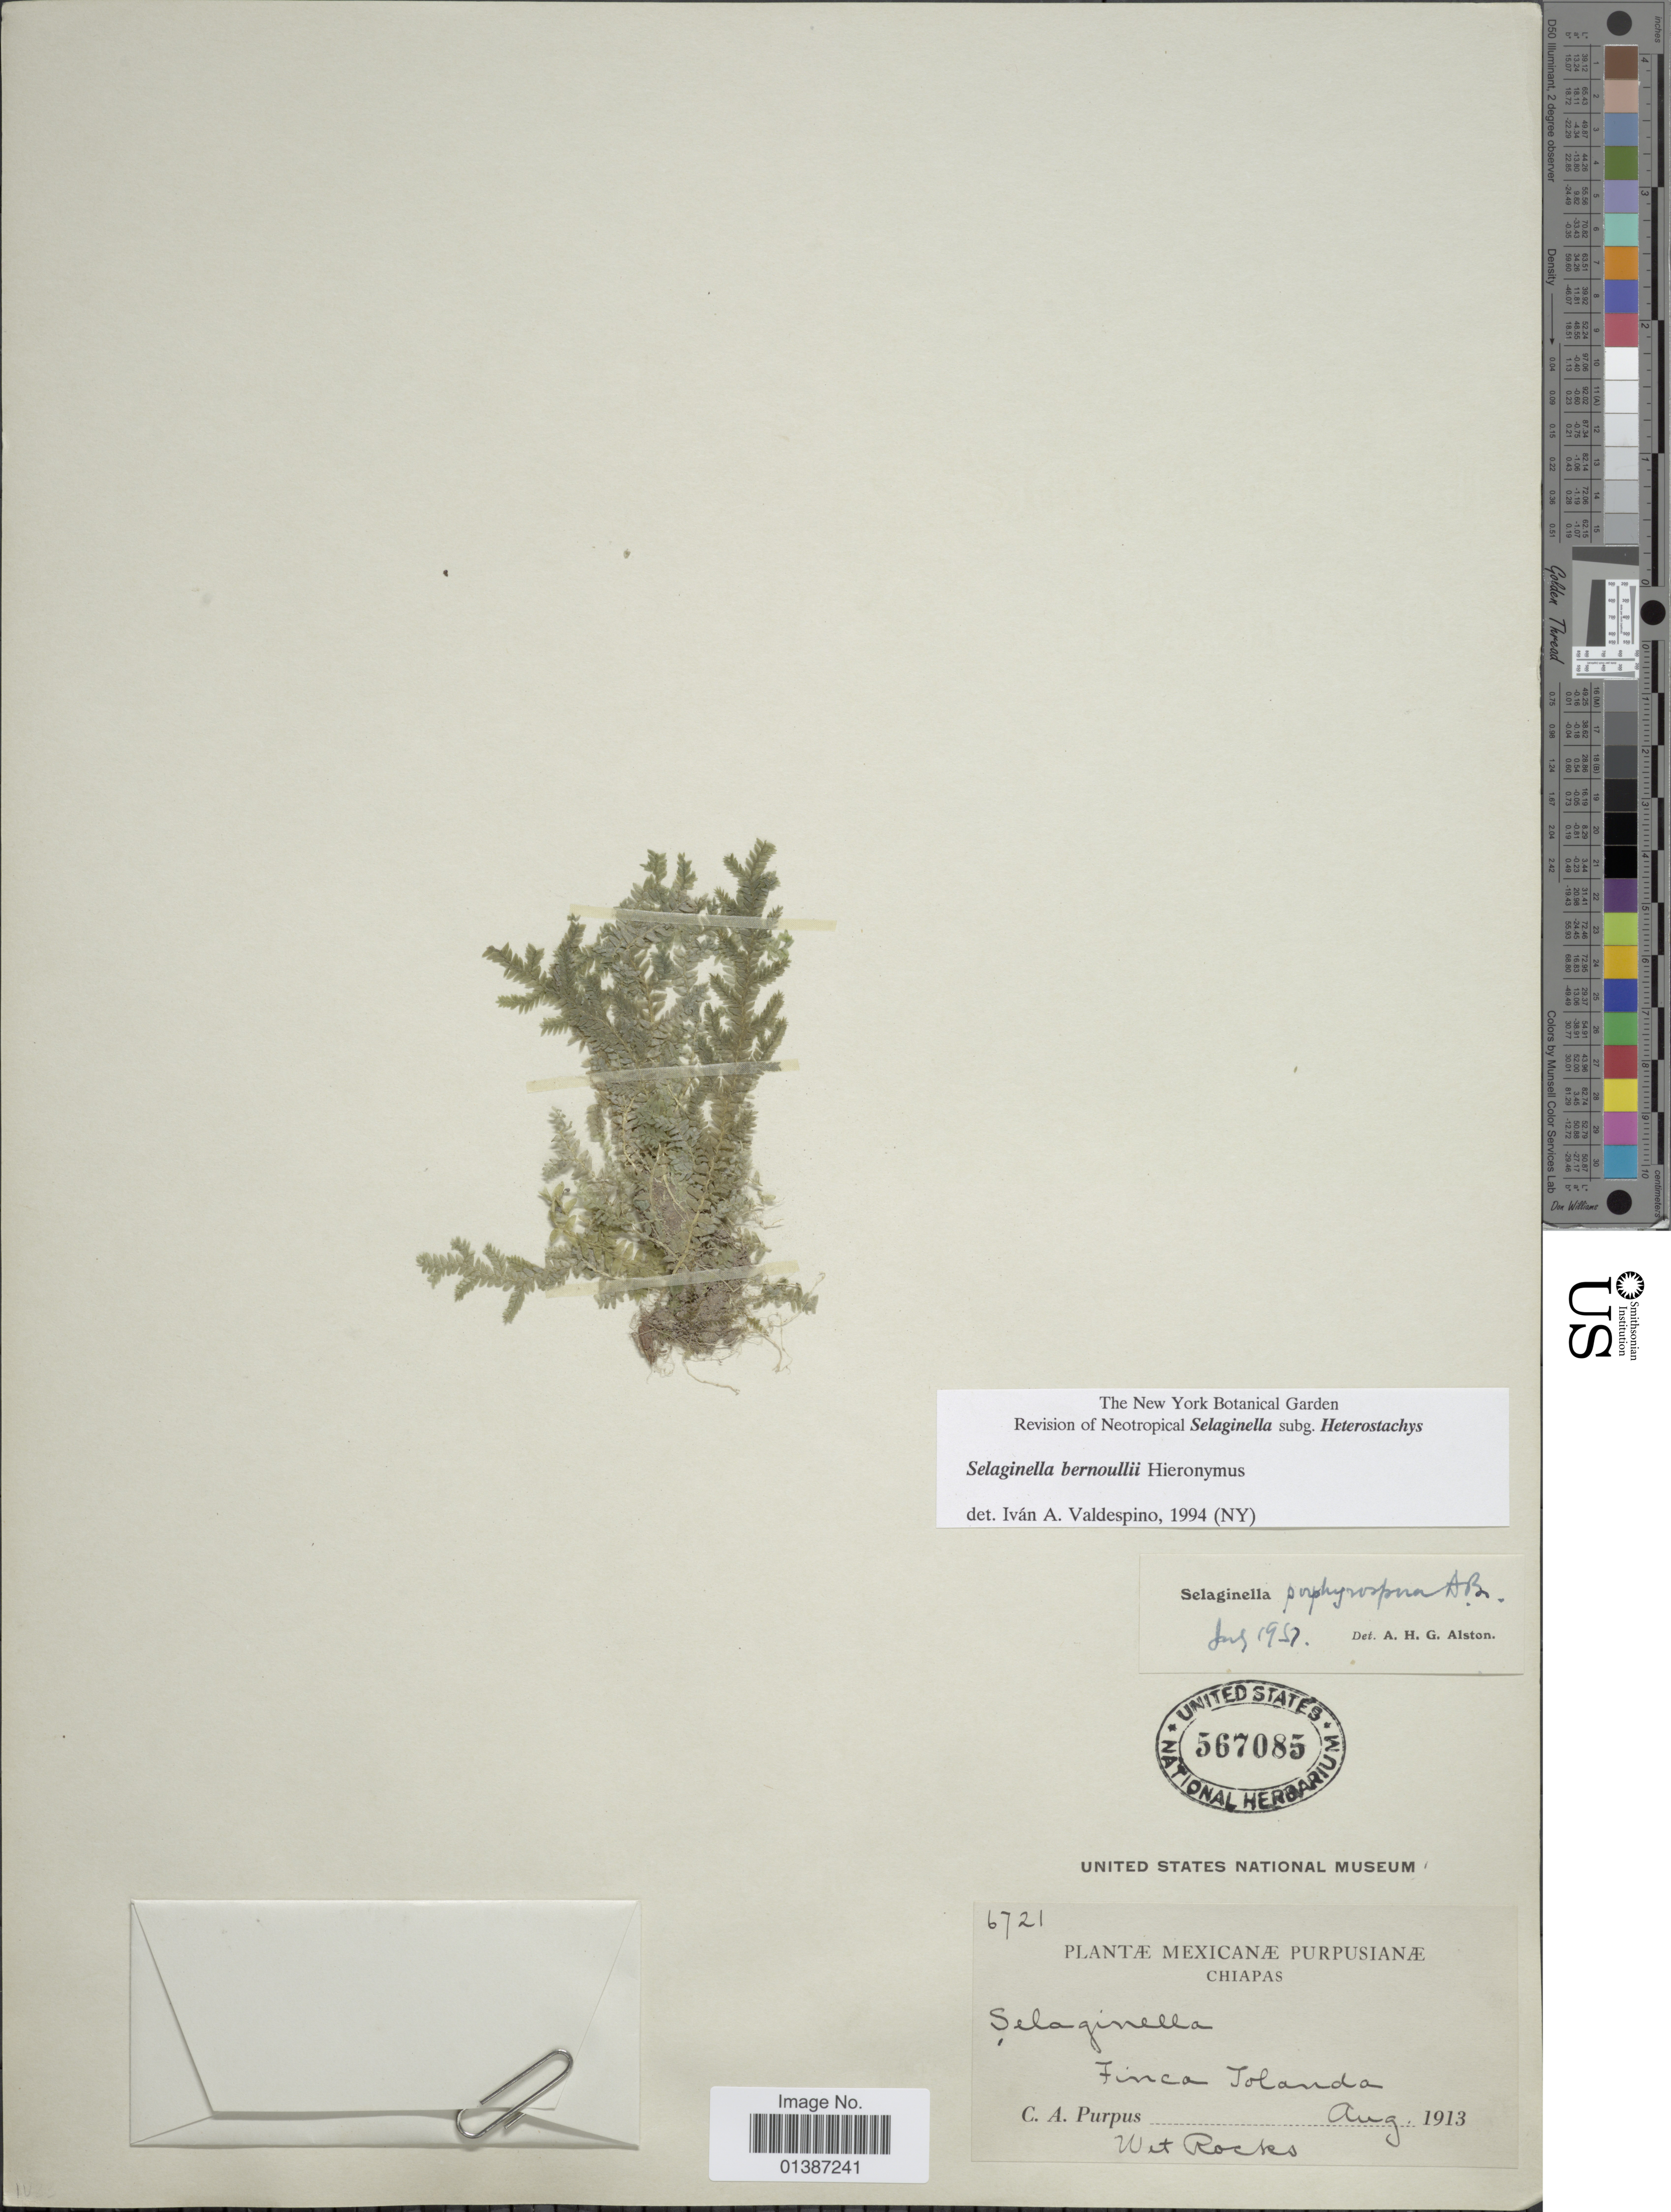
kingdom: Plantae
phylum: Tracheophyta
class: Lycopodiopsida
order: Selaginellales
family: Selaginellaceae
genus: Selaginella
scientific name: Selaginella bernoullii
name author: Hieron.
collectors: C. A. Purpus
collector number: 6721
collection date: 1913-08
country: Mexico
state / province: Chiapas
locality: Finca Yolanda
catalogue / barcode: US 567085